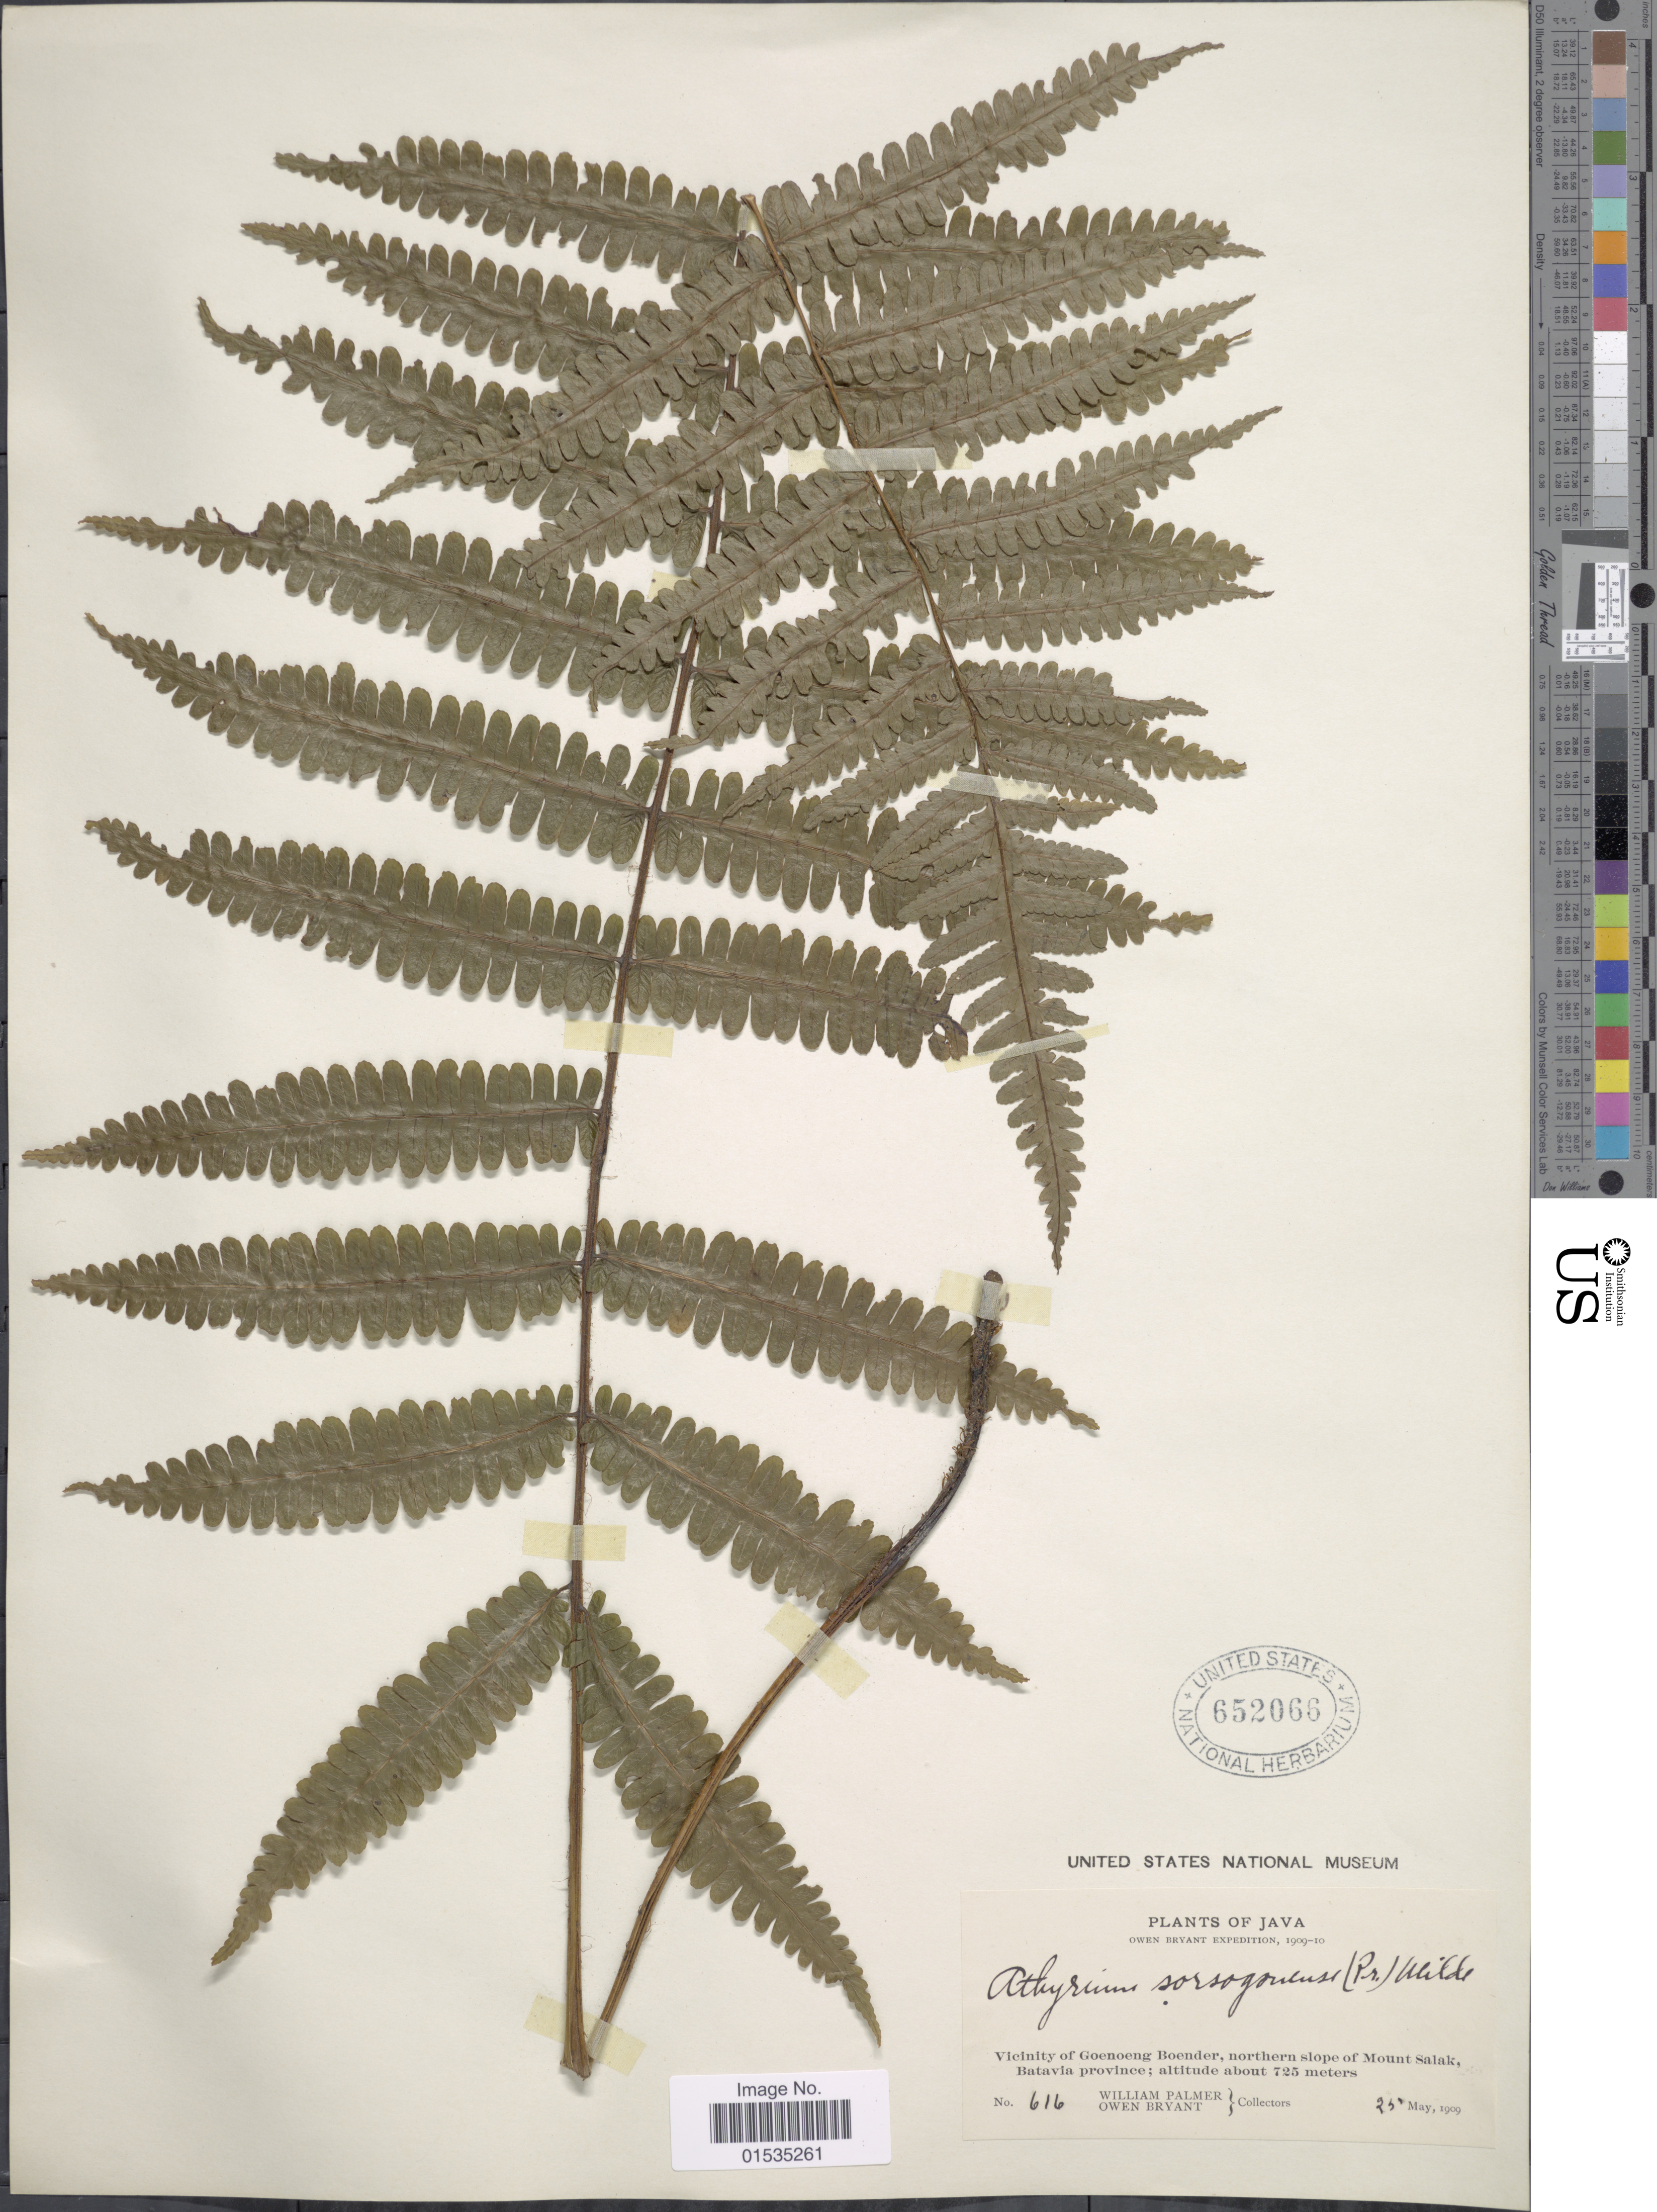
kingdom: Plantae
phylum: Tracheophyta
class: Polypodiopsida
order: Polypodiales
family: Athyriaceae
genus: Diplazium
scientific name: Diplazium speciosum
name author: Brack. in Wilkes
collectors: W. Palmer & O. Bryant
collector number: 616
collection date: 1909-05-25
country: Indonesia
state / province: Java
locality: Vicinity of Goenoeng Boender, northern slope of Mount Salak, Batavia Province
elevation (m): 725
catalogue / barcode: US 652066